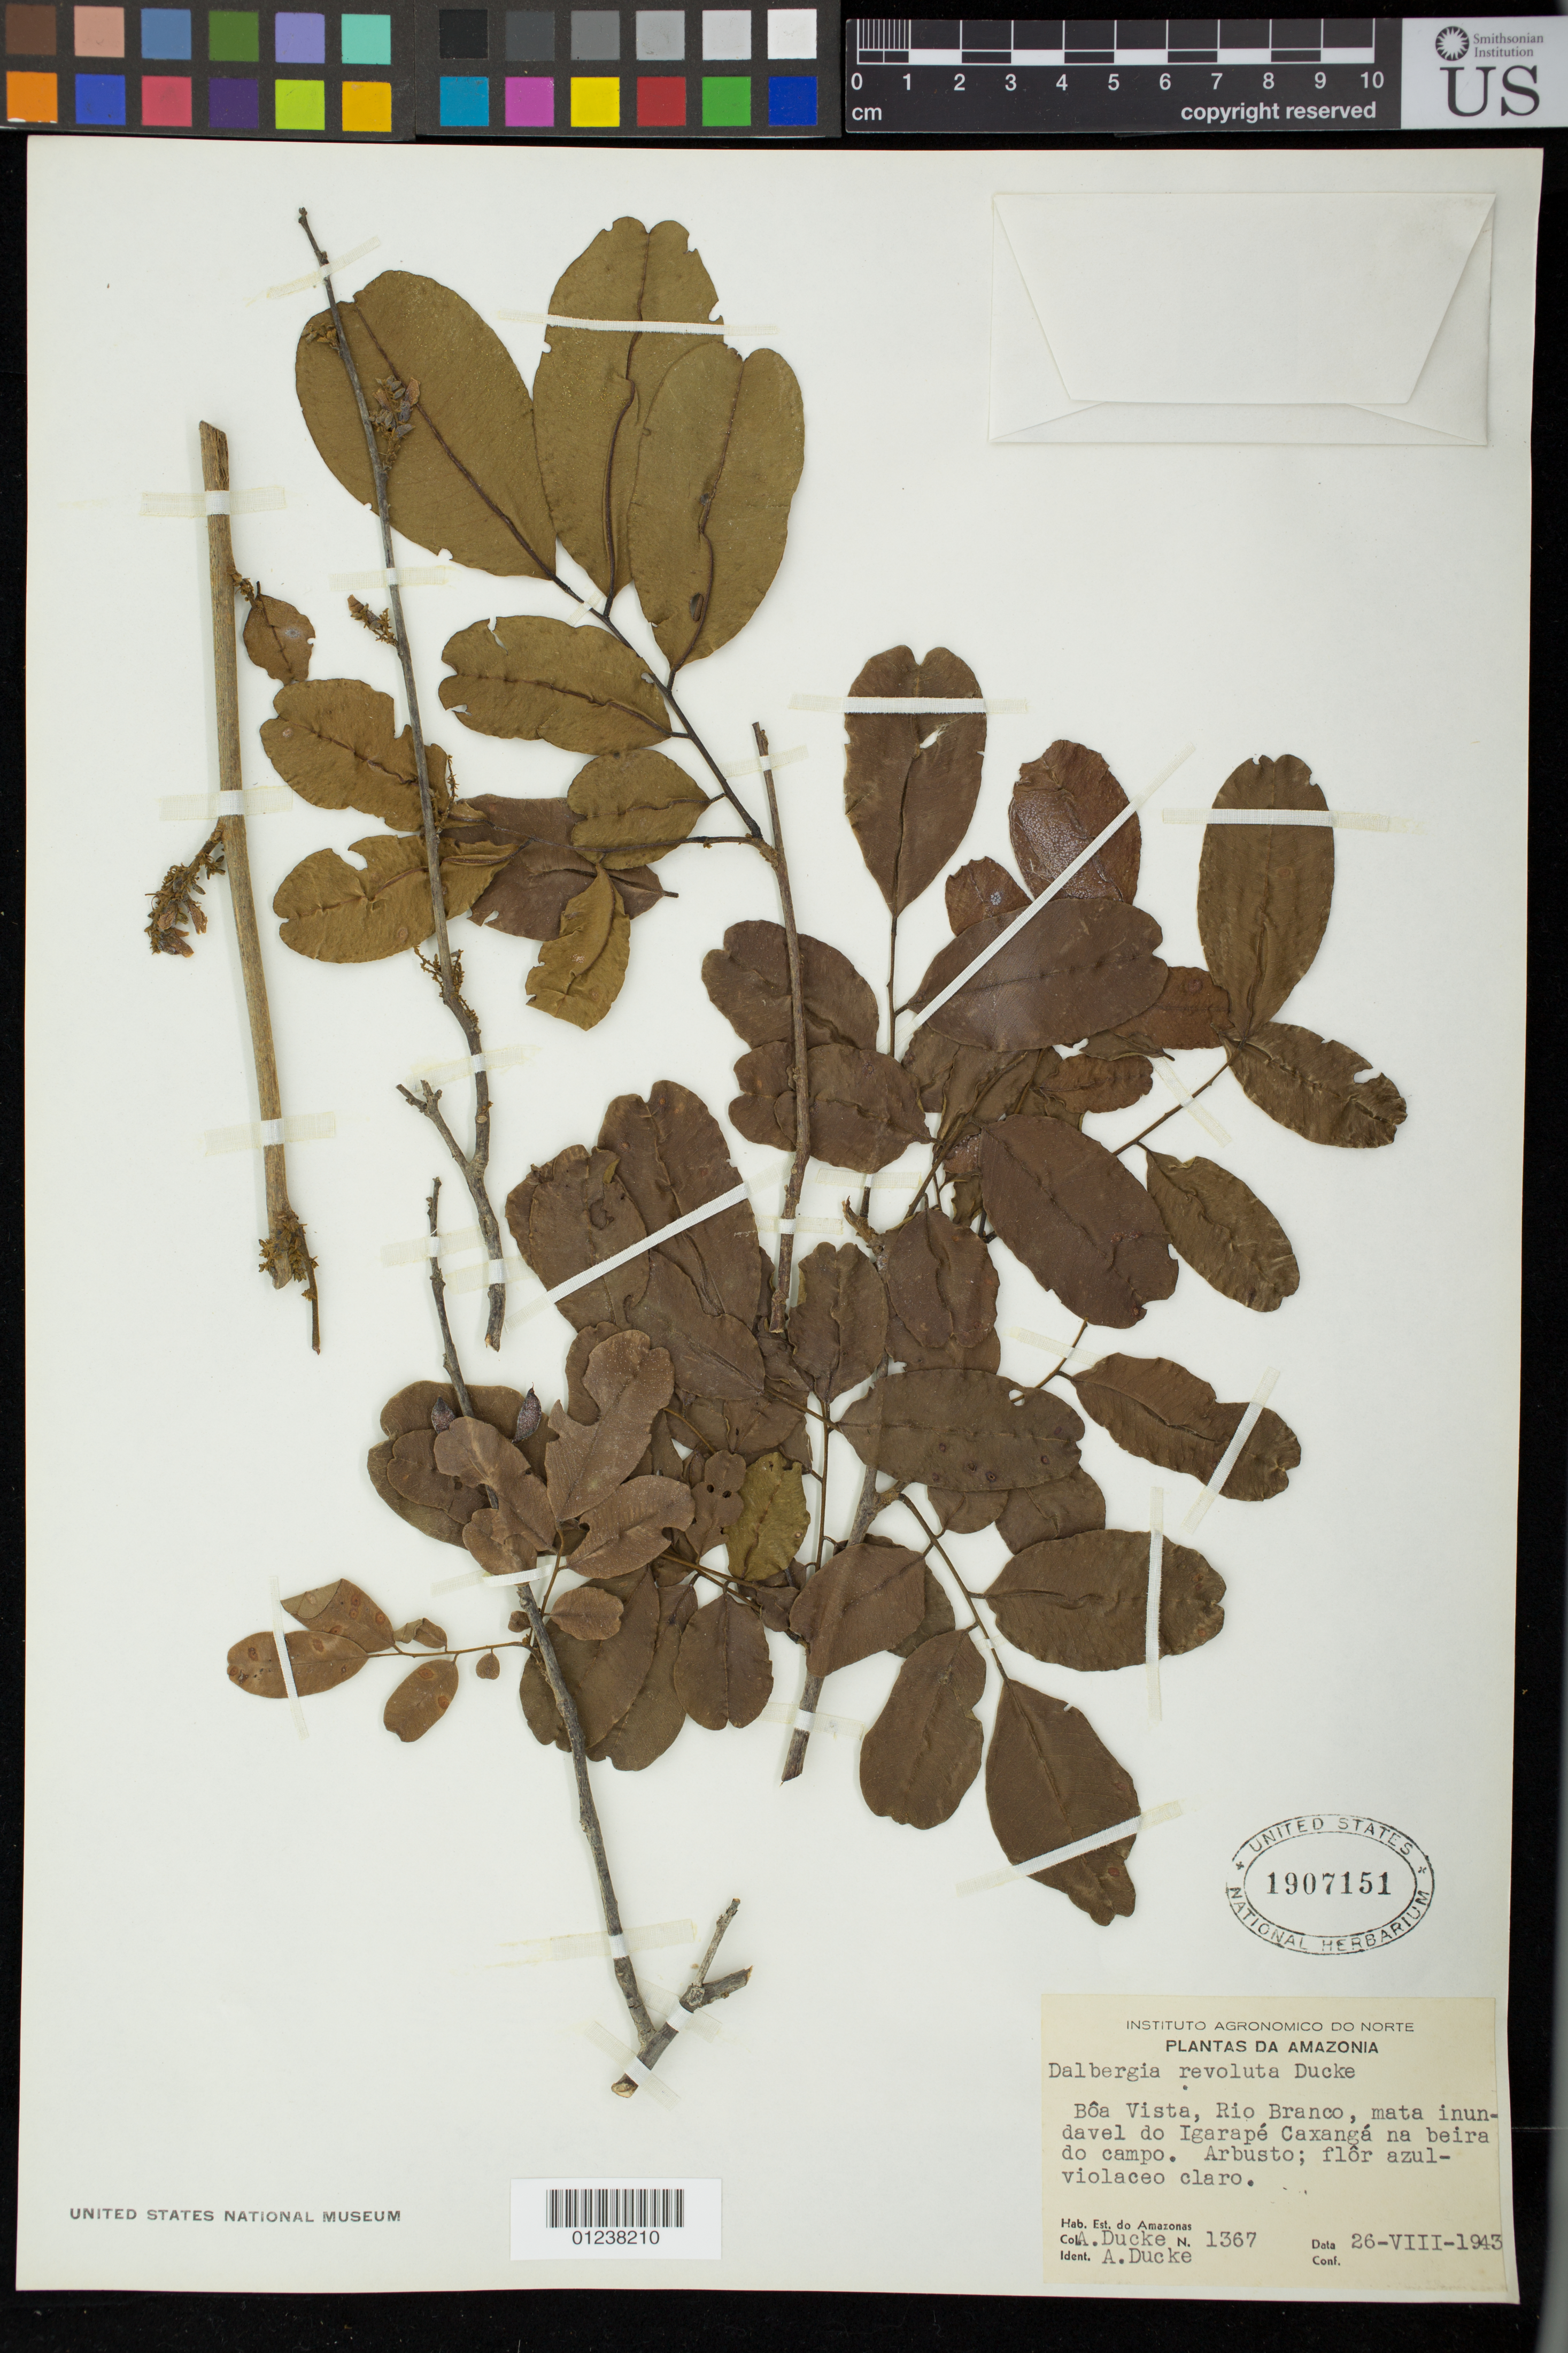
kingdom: Plantae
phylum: Tracheophyta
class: Magnoliopsida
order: Fabales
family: Fabaceae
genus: Dalbergia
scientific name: Dalbergia glauca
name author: (Desv.) Amshoff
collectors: A. Ducke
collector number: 1367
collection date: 1943-08-26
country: Brazil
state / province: Roraima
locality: Boa Vista, Rio Branco, mata inundavel do Igarape Caxanga na beira do campo.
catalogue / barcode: US 1907151